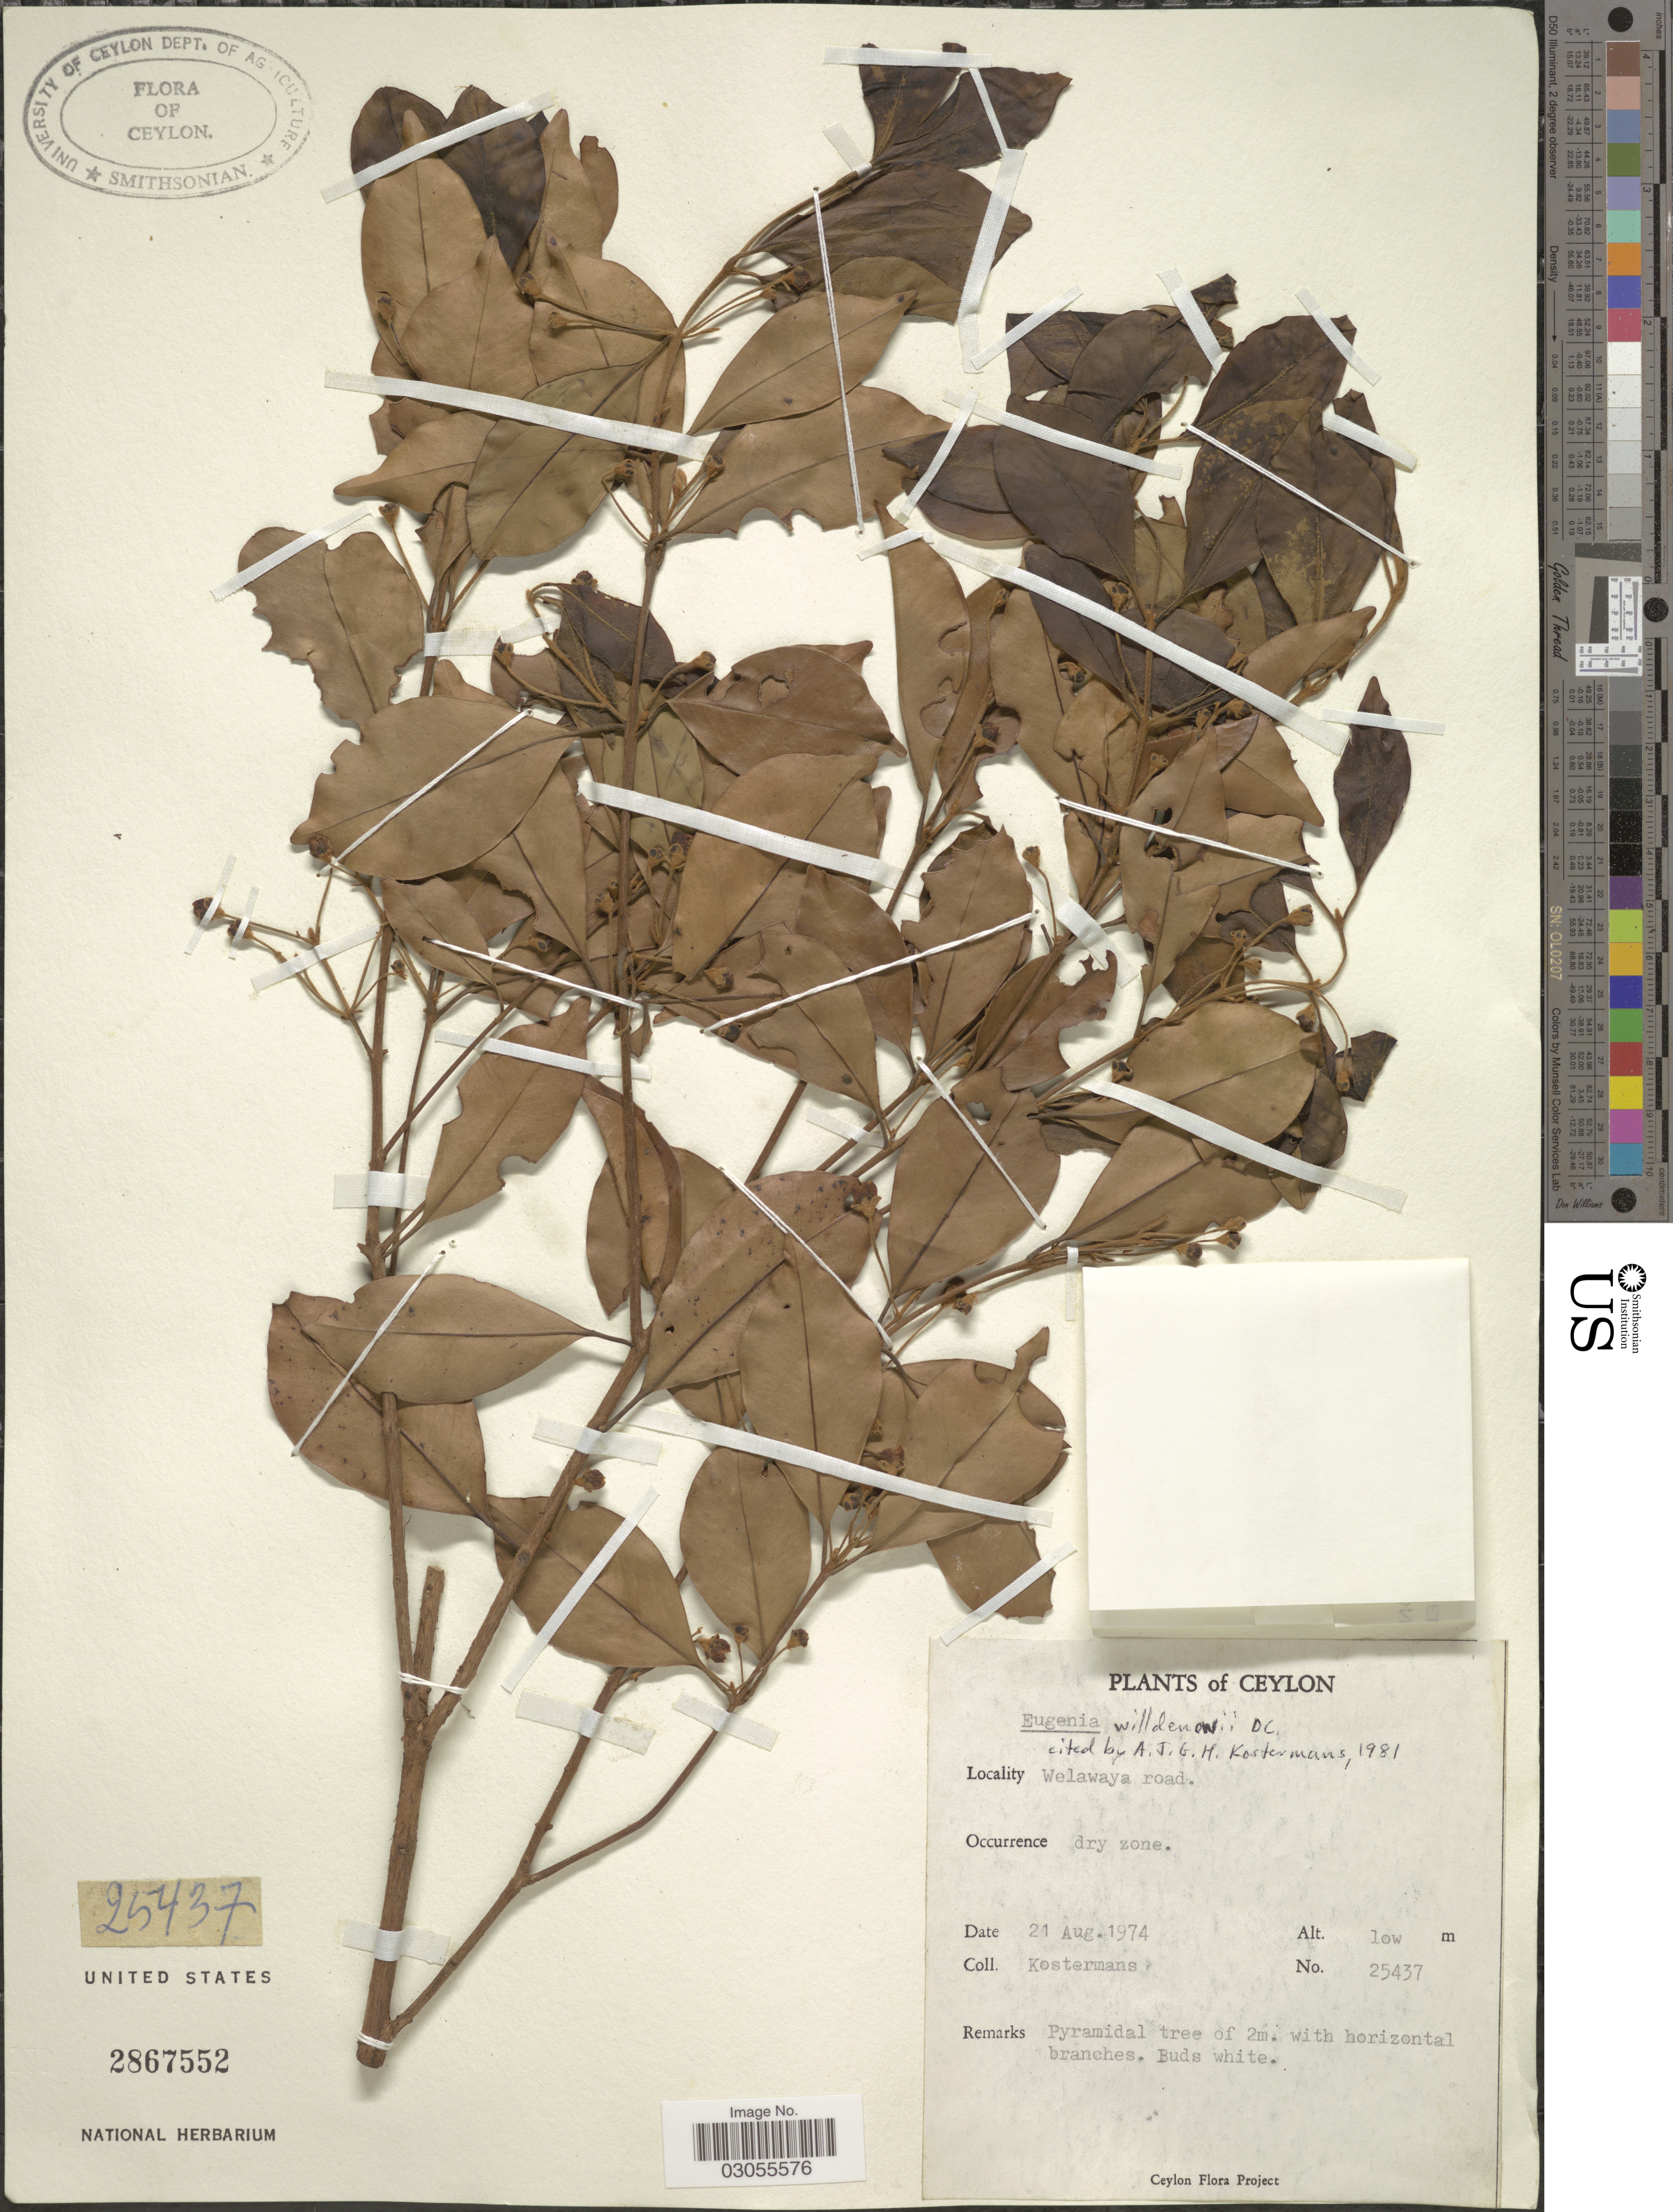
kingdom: Plantae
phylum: Tracheophyta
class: Magnoliopsida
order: Myrtales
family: Myrtaceae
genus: Eugenia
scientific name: Eugenia willdenowii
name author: Nied.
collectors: Kostermans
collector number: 25437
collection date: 1974-08-21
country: Sri Lanka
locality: Ceylon. Welawaya road.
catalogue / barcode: US 2867552